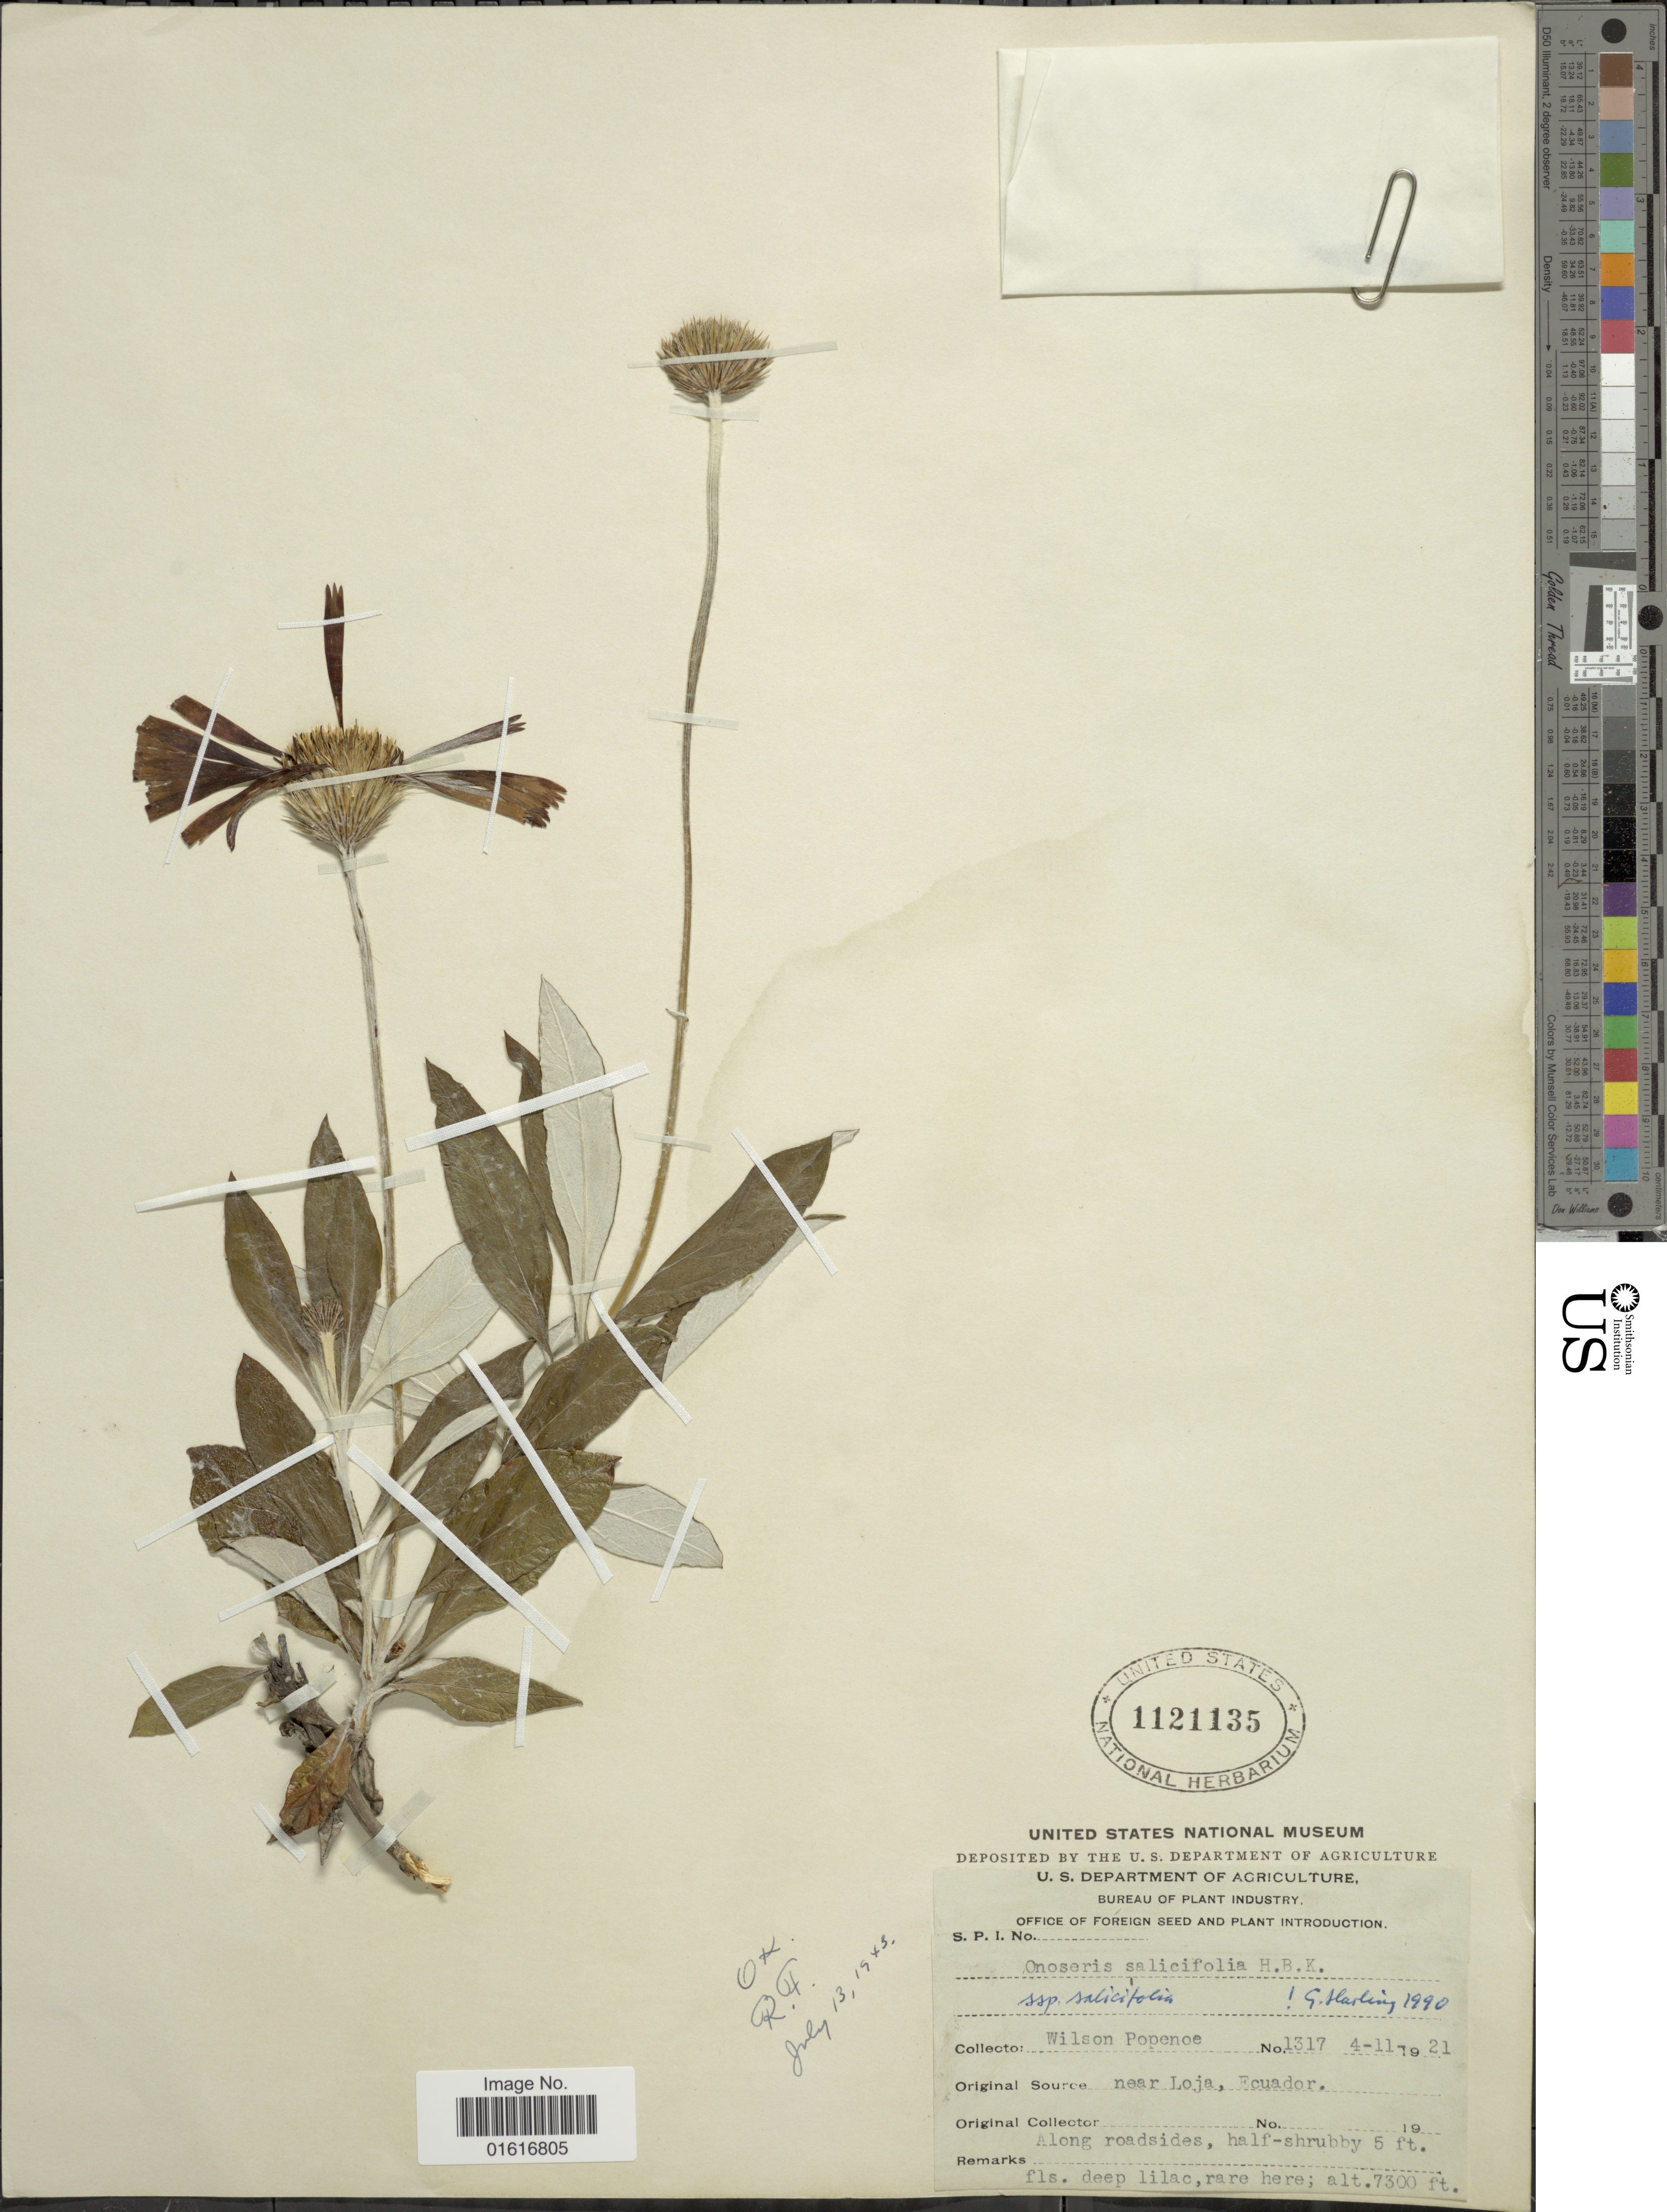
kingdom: Plantae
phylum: Tracheophyta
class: Magnoliopsida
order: Asterales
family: Asteraceae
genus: Onoseris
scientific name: Onoseris salicifolia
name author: Kunth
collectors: W. Popenoe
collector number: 1317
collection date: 1921-11-04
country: Ecuador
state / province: Loja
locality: Near Loja, along roadsides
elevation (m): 2225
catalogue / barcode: US 1121135